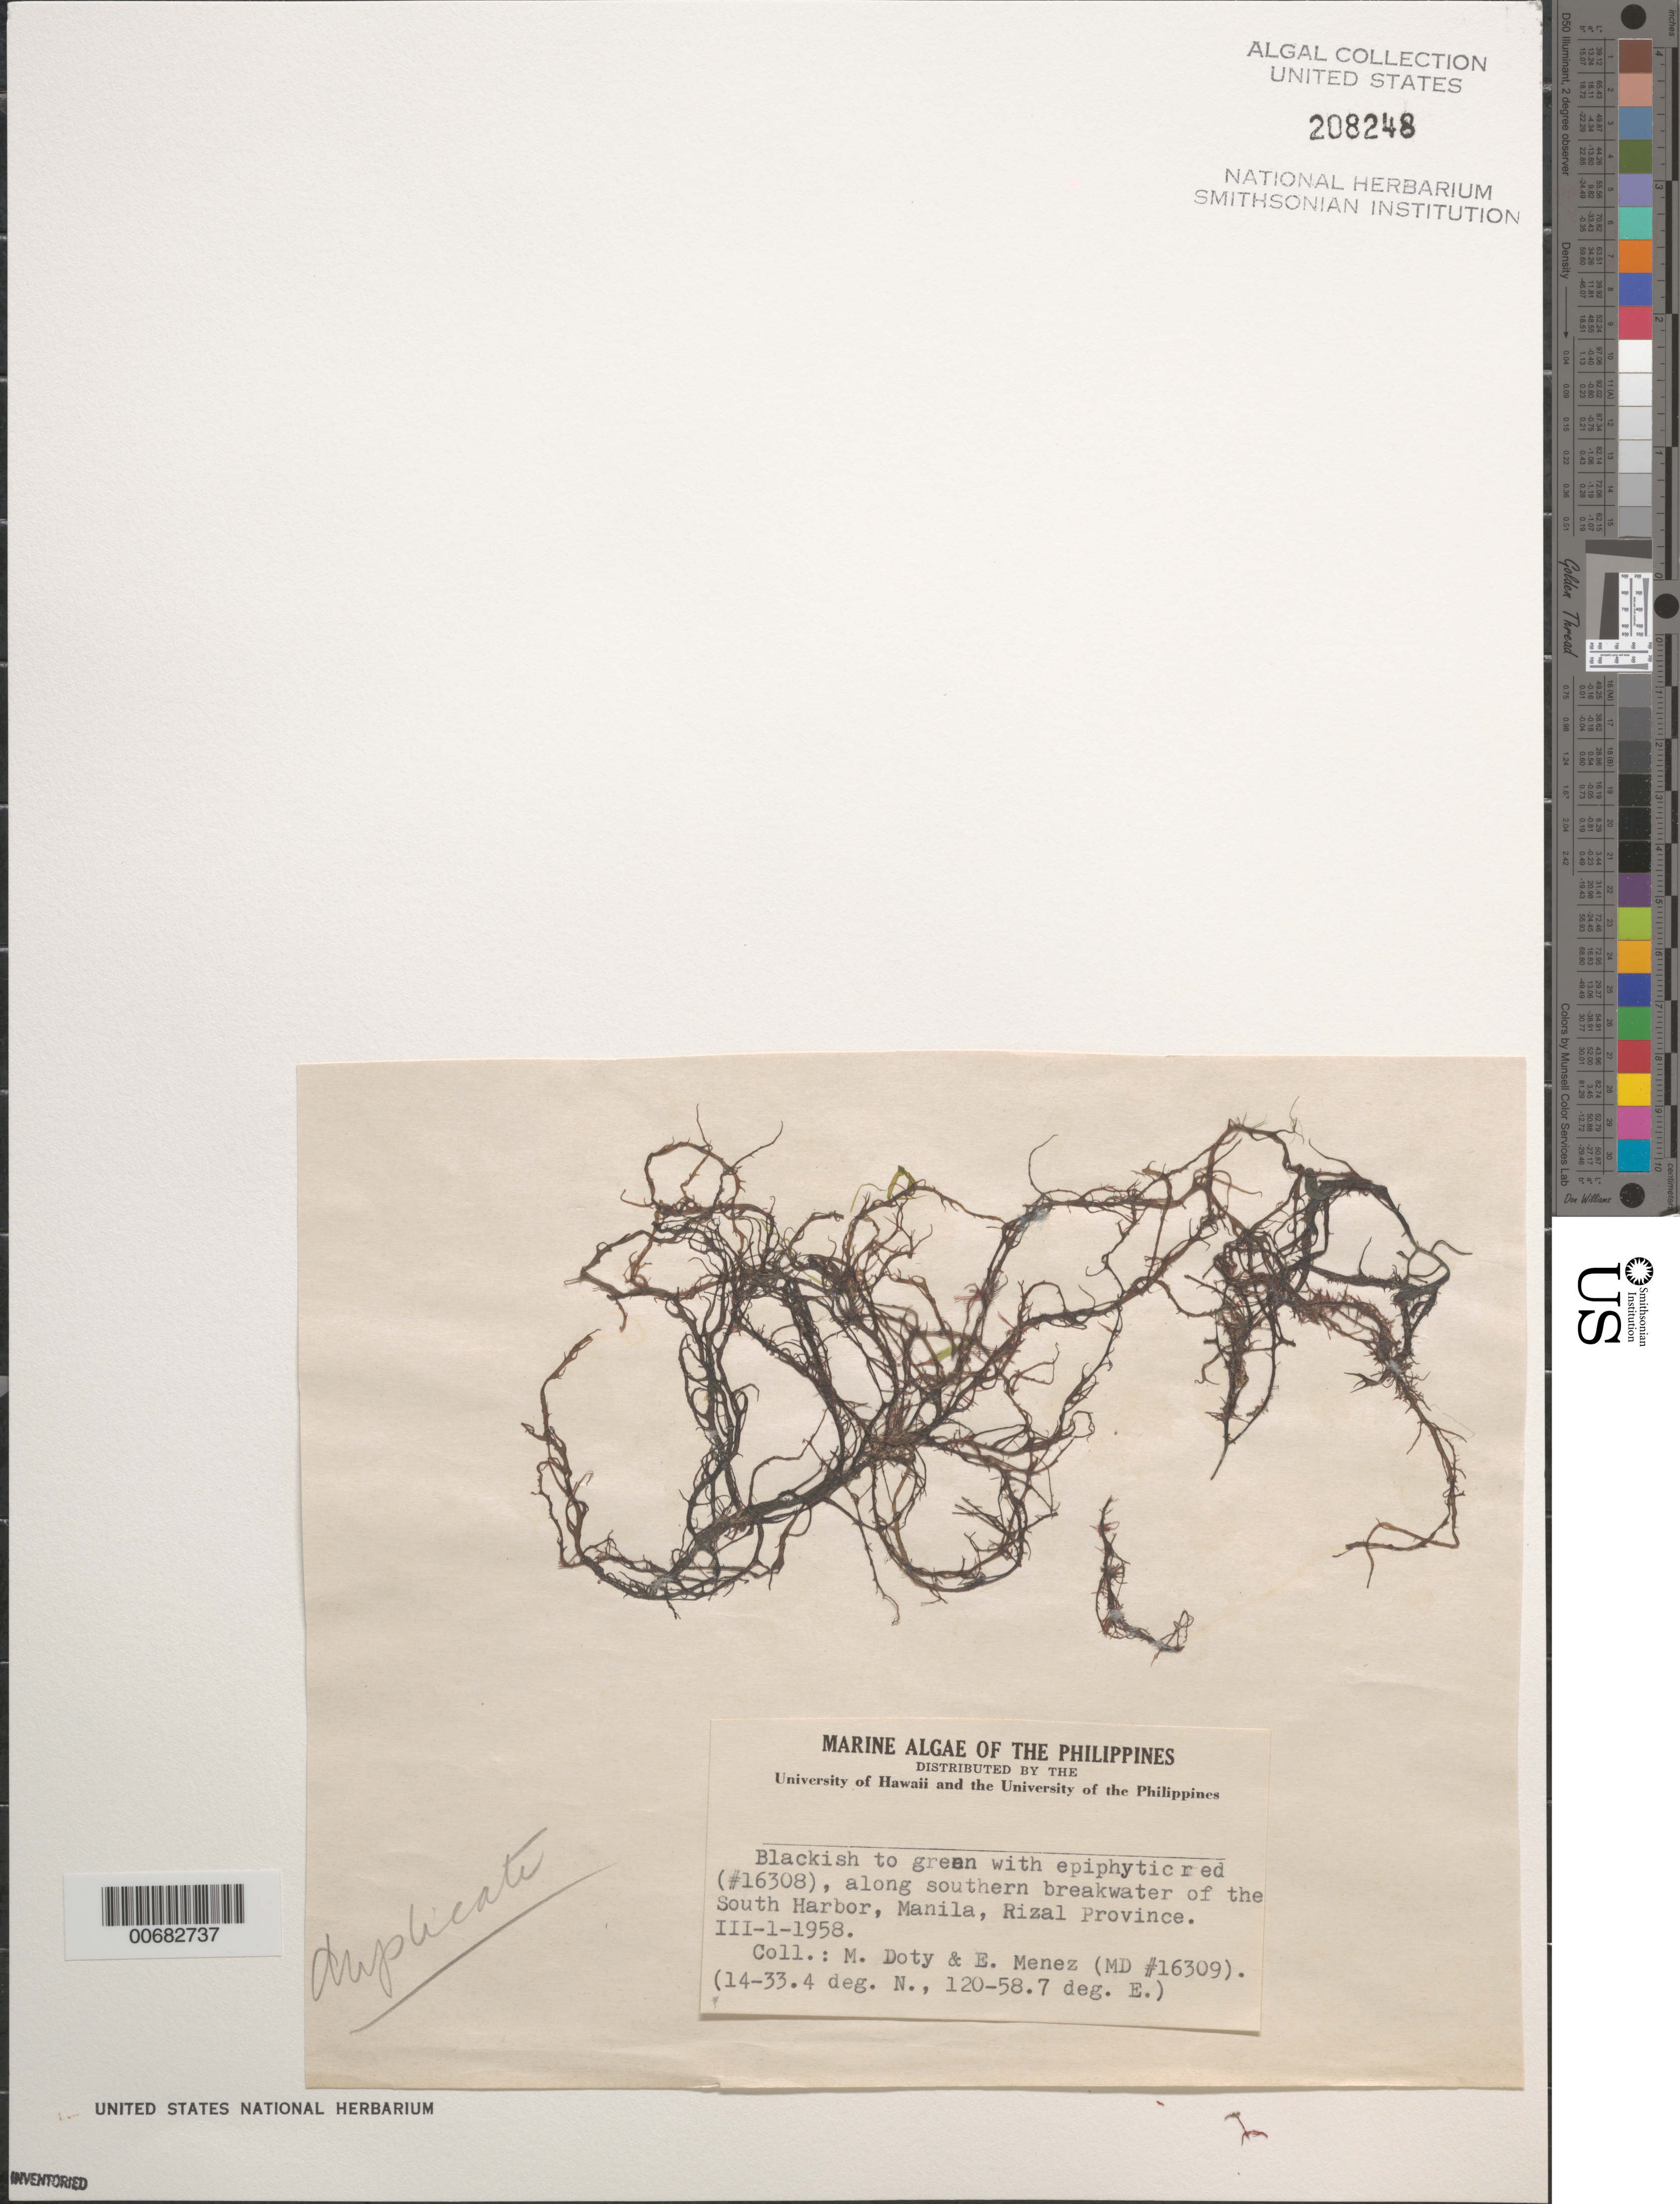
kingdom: Plantae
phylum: Rhodophyta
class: Florideophyceae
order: Gigartinales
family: Cystocloniaceae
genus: Hypnea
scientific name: Hypnea sp.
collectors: M. S. Doty & Meñez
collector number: MSD 16309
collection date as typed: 01 Mar 1958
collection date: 1958-03-01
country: Philippines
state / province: National Capital Region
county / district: Manila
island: Luzon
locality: South Harbor southern breakwater, Manila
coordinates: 14-33.4 deg. N, 120-58.7 deg. E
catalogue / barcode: US 208248